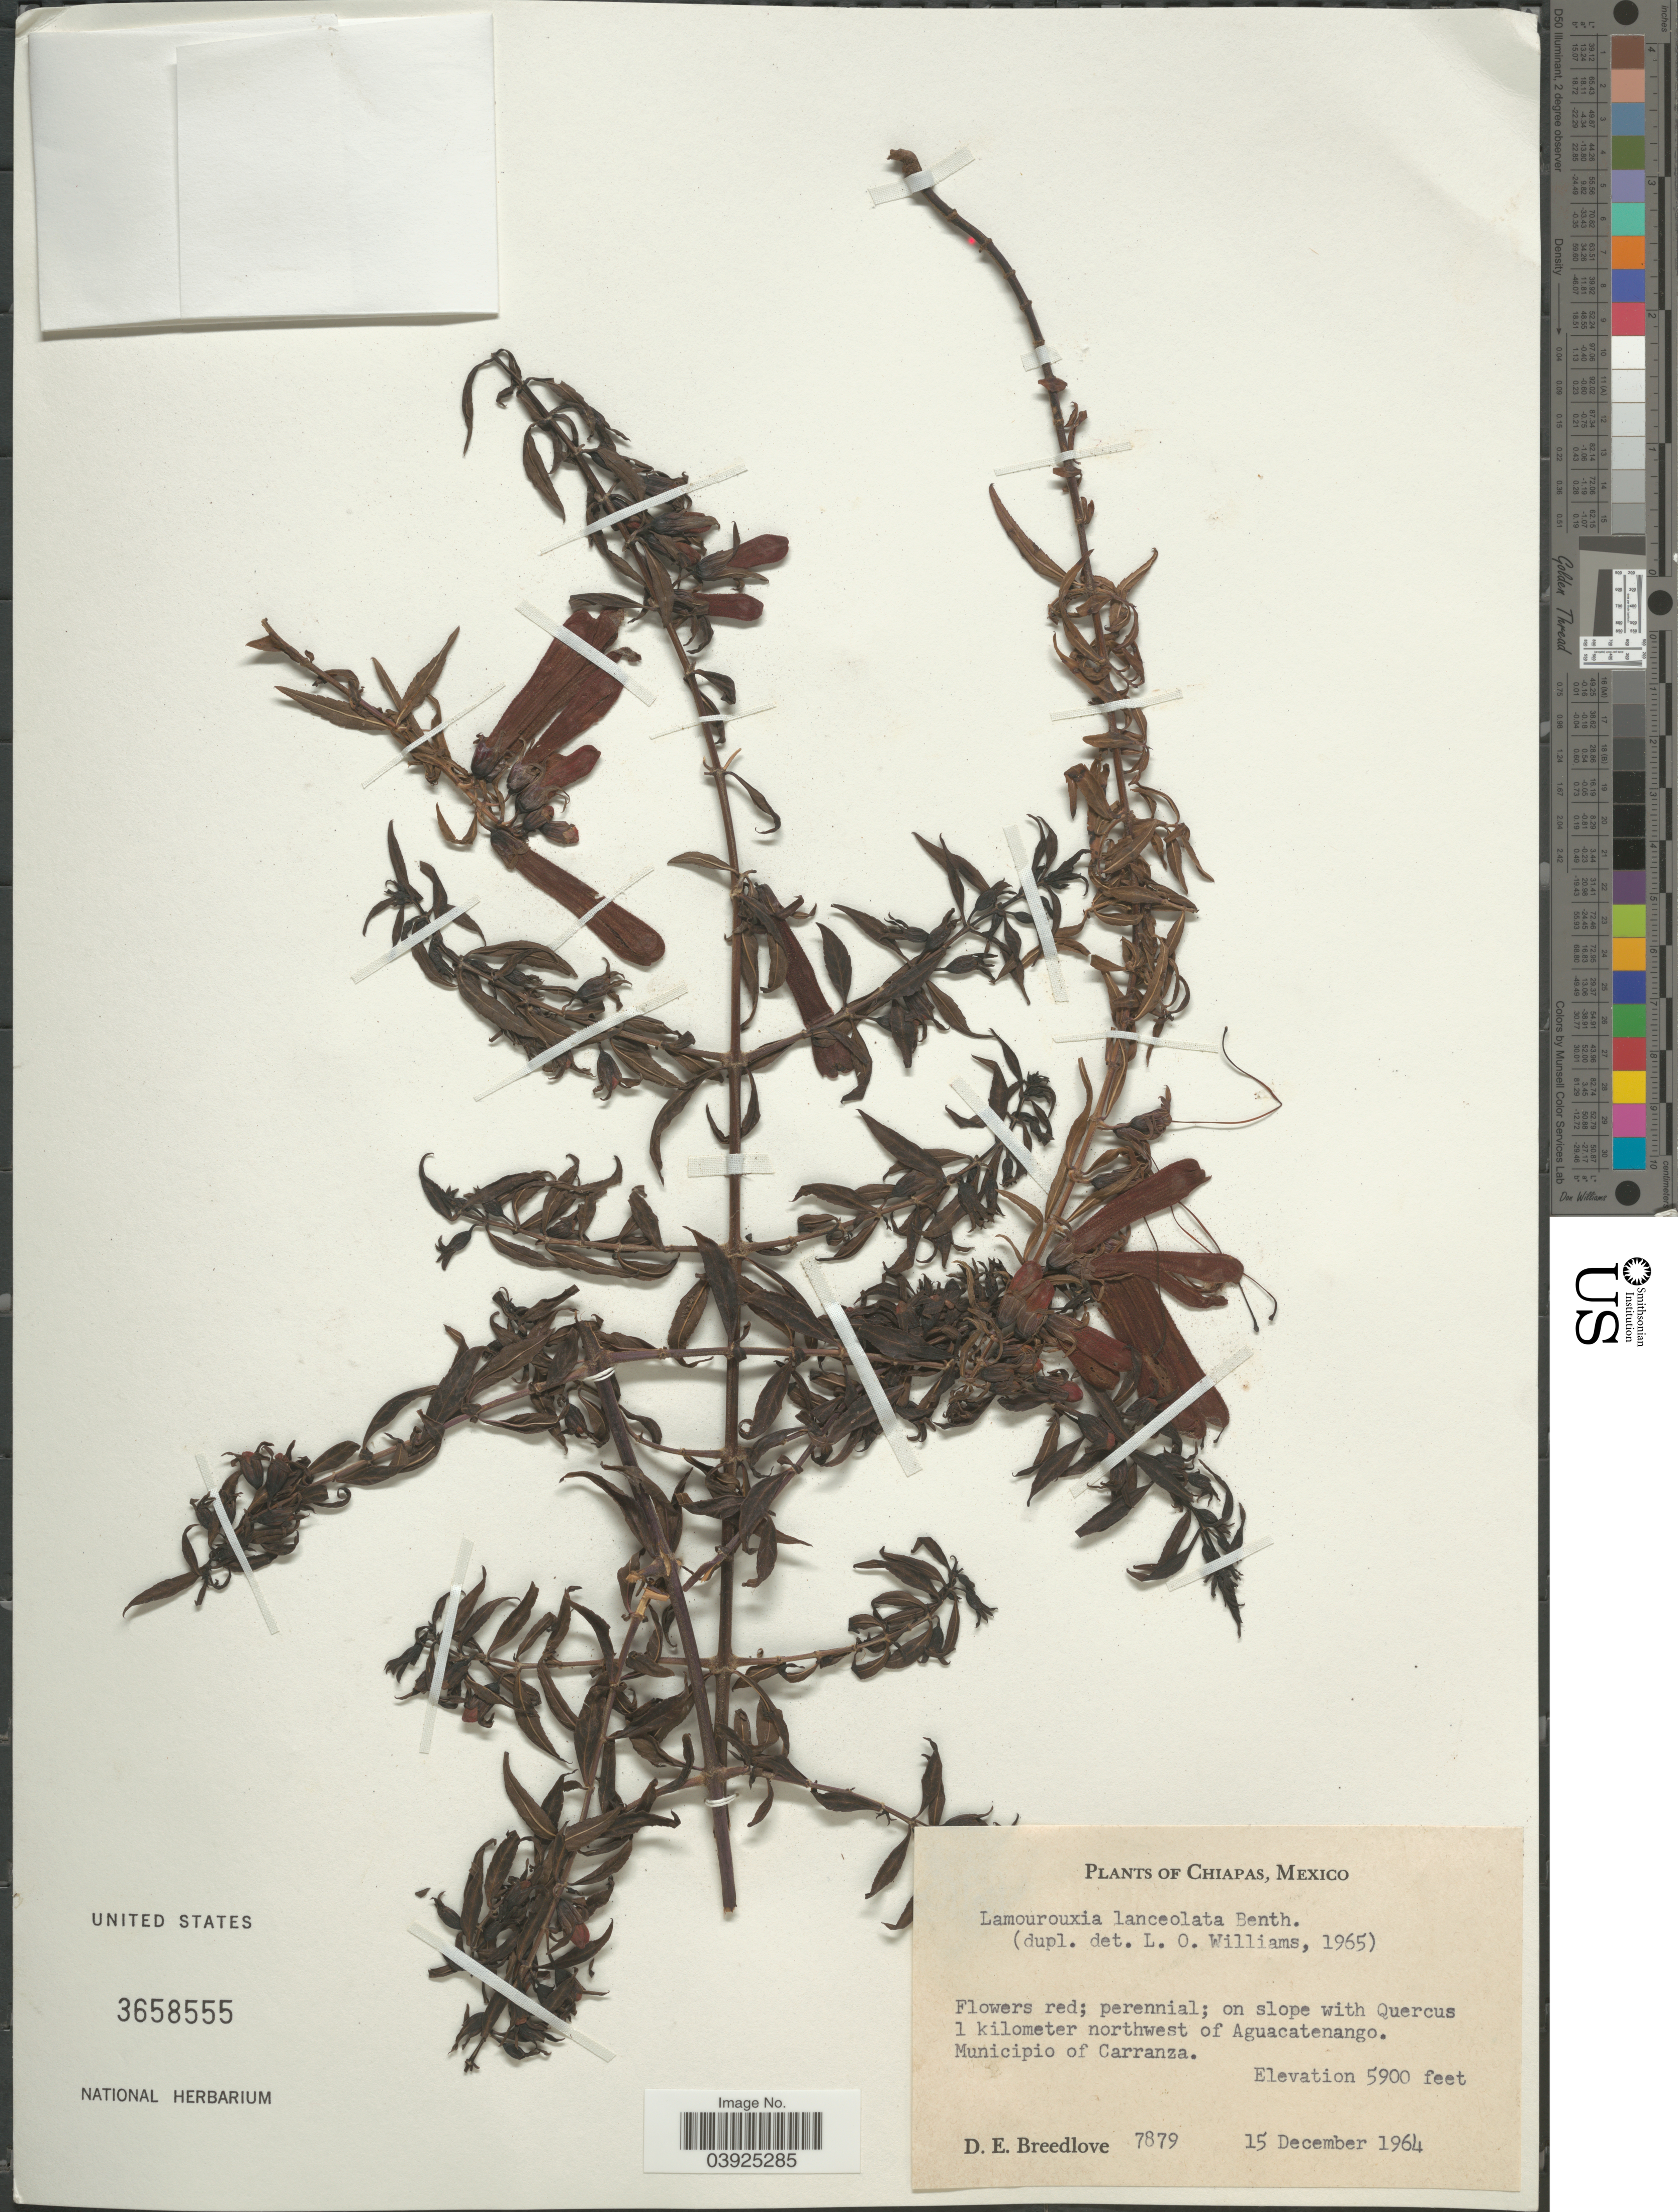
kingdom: Plantae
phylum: Tracheophyta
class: Magnoliopsida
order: Lamiales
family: Orobanchaceae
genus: Lamourouxia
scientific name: Lamourouxia lanceolata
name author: Benth.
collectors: D. E. Breedlove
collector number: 7879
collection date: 1964-12-15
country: Mexico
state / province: Chiapas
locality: On slope with Quercus 1 kilometer northwest of Aguacatenango. Municipio of Carranza.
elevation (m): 1798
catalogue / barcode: US 3658555